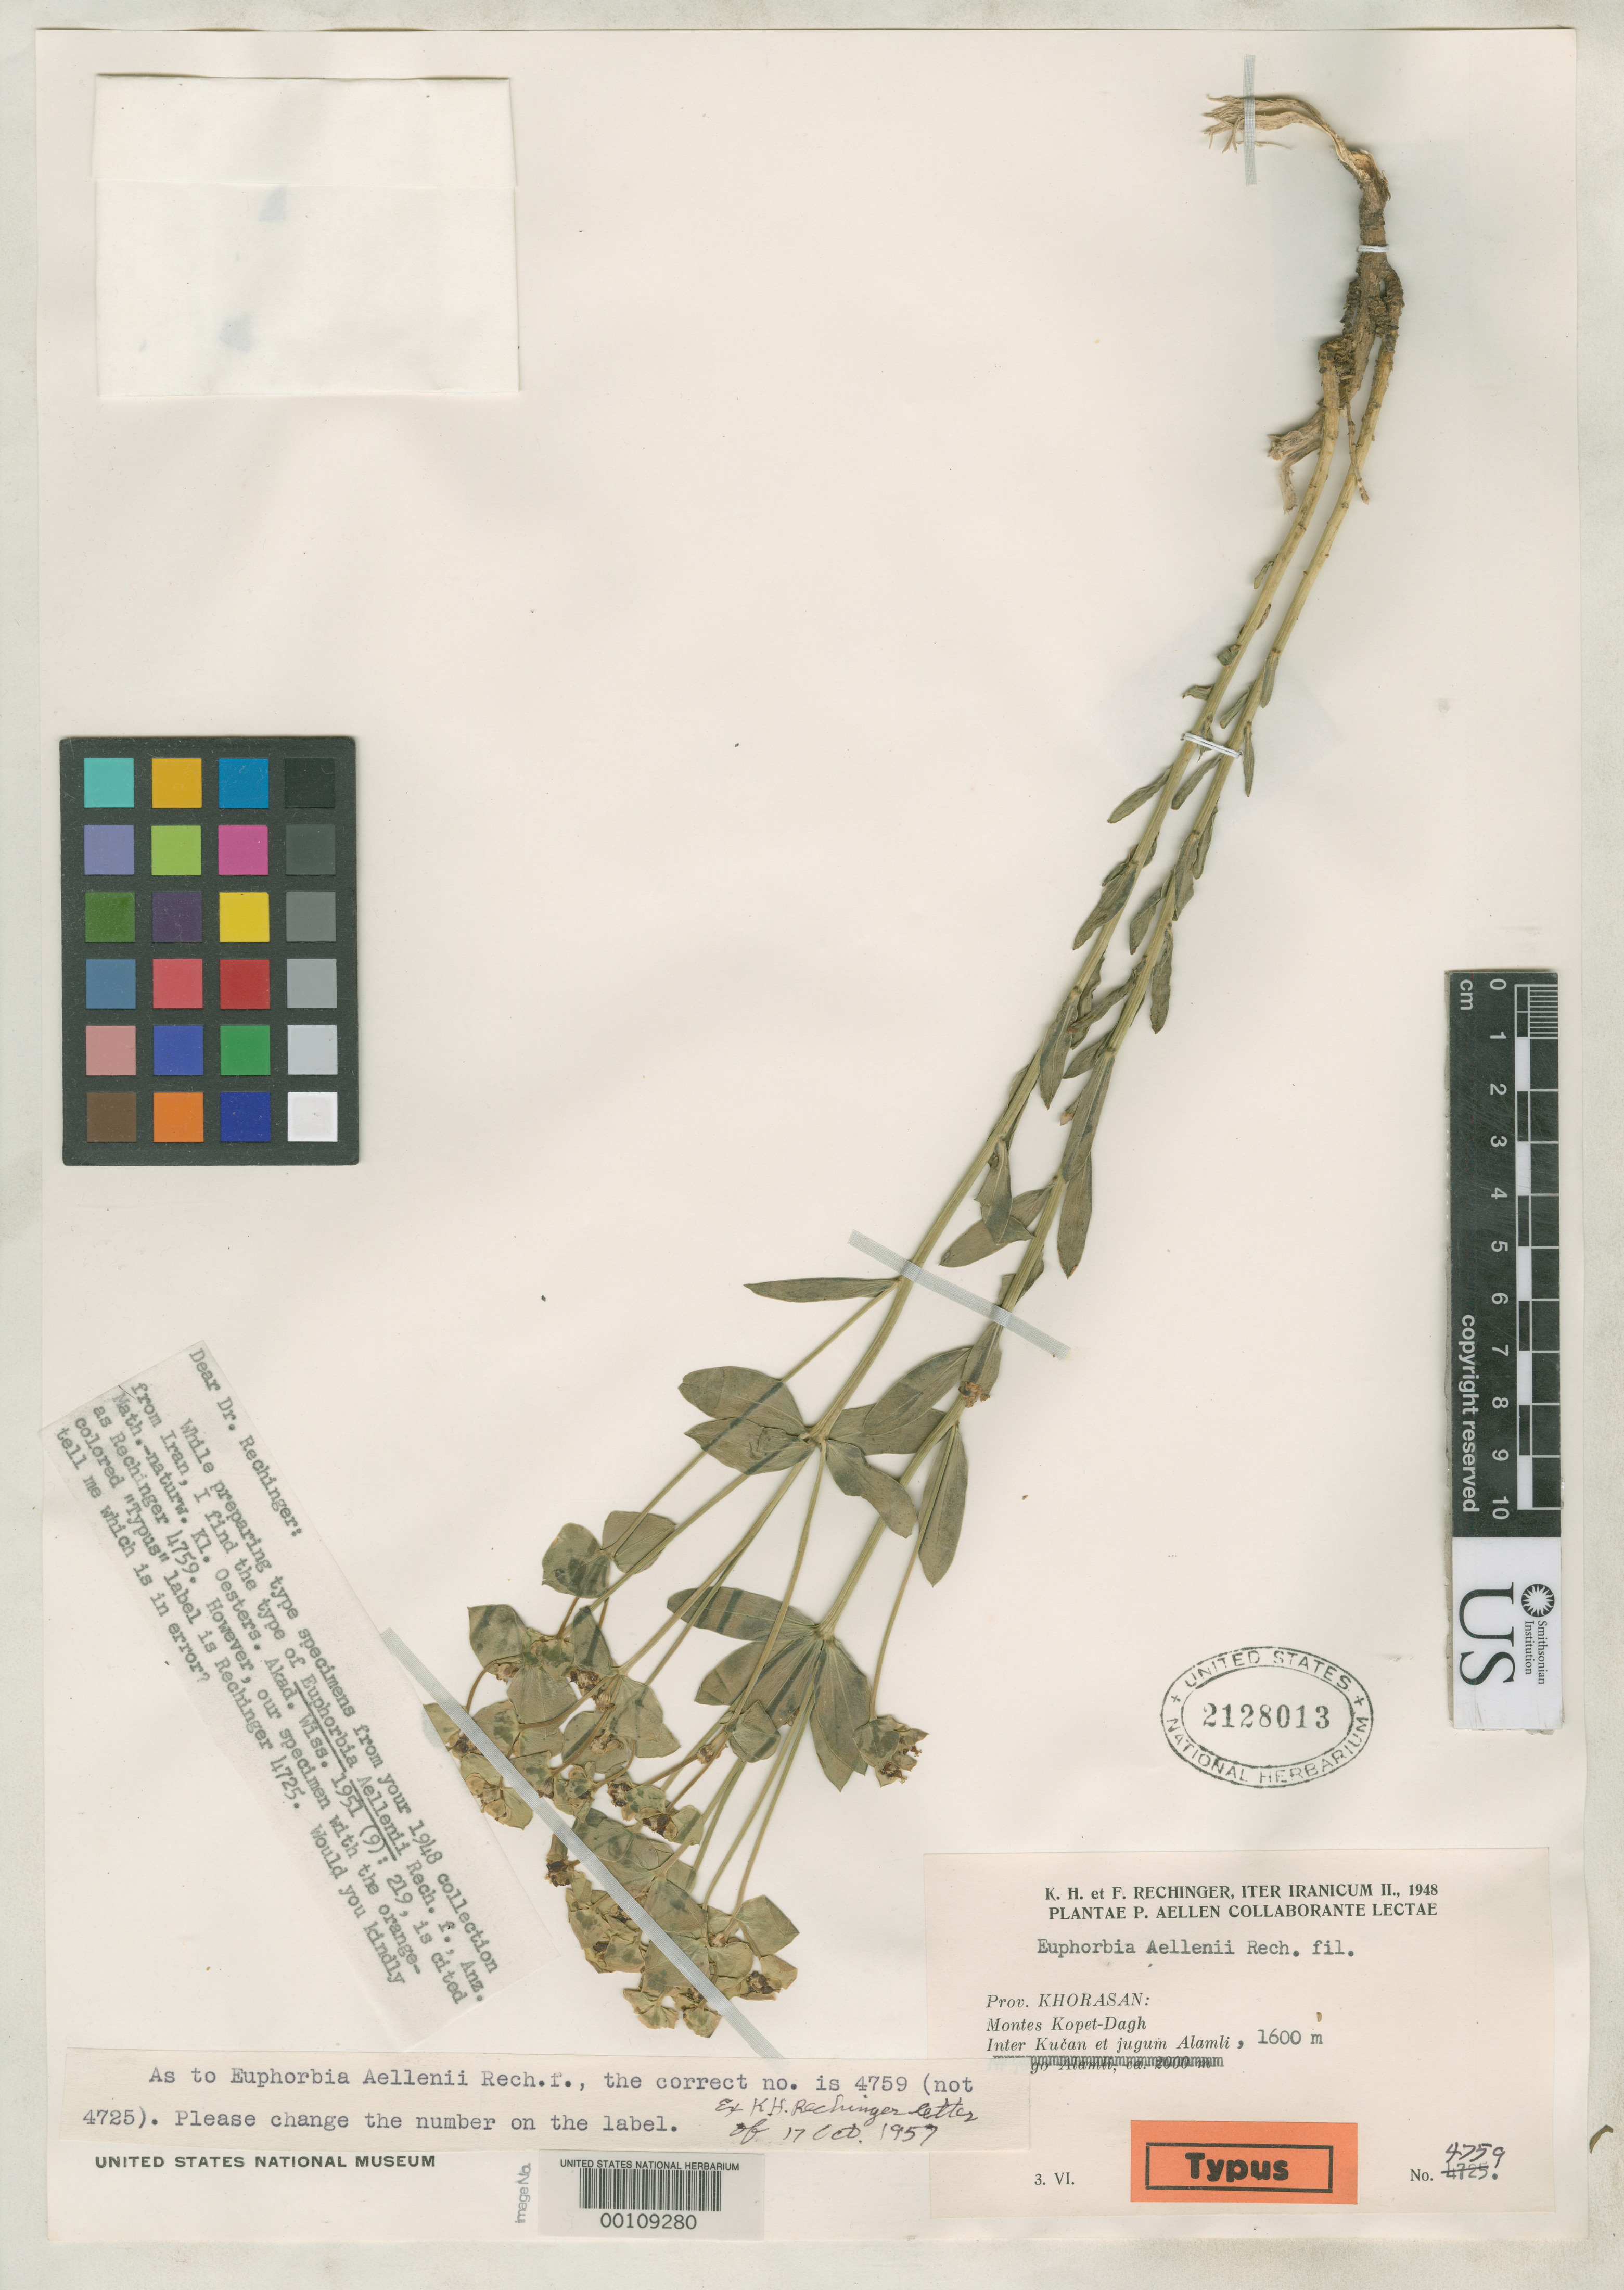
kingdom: Plantae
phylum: Tracheophyta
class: Magnoliopsida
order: Malpighiales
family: Euphorbiaceae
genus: Euphorbia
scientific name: Euphorbia aellenii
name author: Rech. f.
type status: Type Collection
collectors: K. H. Rechinger & F. Rechinger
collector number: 4759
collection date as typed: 03 Jun 1948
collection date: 1948-06-03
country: Iran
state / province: Khorasan [obsolete]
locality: Montes Kopet-dagh, inter Kucan et Jugum Alamli.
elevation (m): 1600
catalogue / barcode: US 2128013